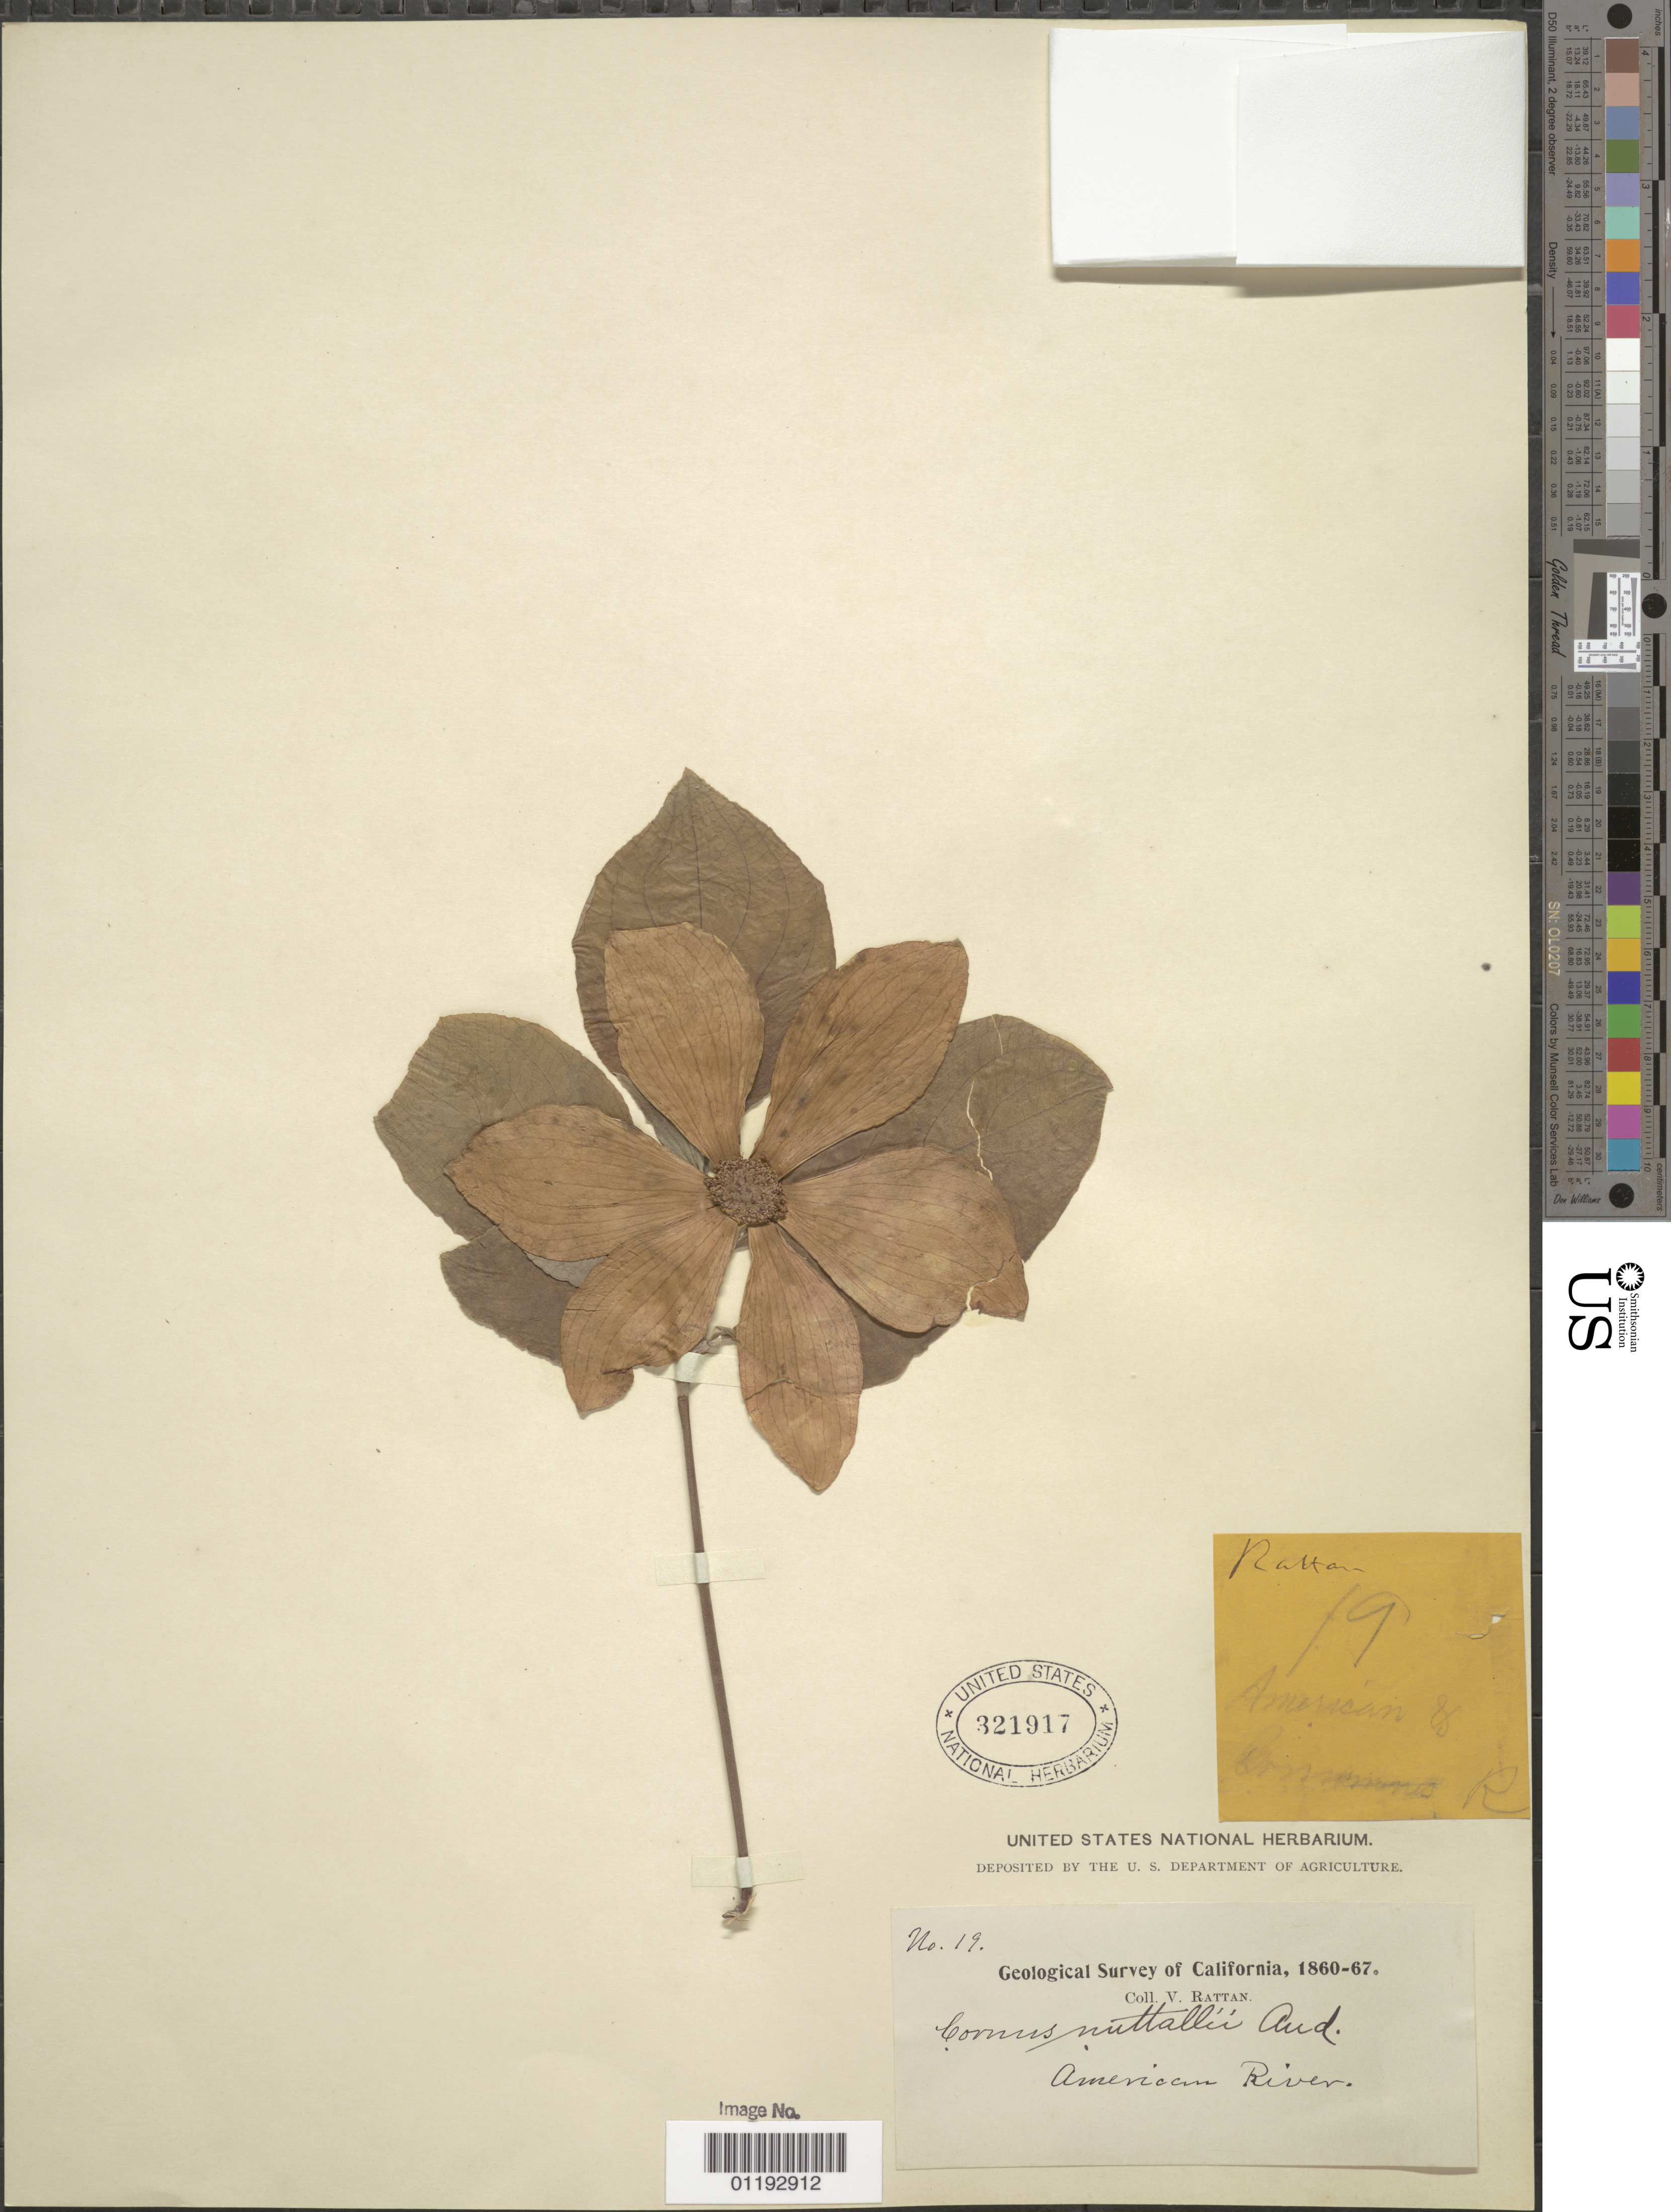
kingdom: Plantae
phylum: Tracheophyta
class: Magnoliopsida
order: Cornales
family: Cornaceae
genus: Cornus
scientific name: Cornus nuttallii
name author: Audubon ex Torr. & A. Gray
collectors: V. Rattan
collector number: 19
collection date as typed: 1860 to -- --- 1867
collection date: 1860/1867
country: United States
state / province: California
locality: American River.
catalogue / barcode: US 321917